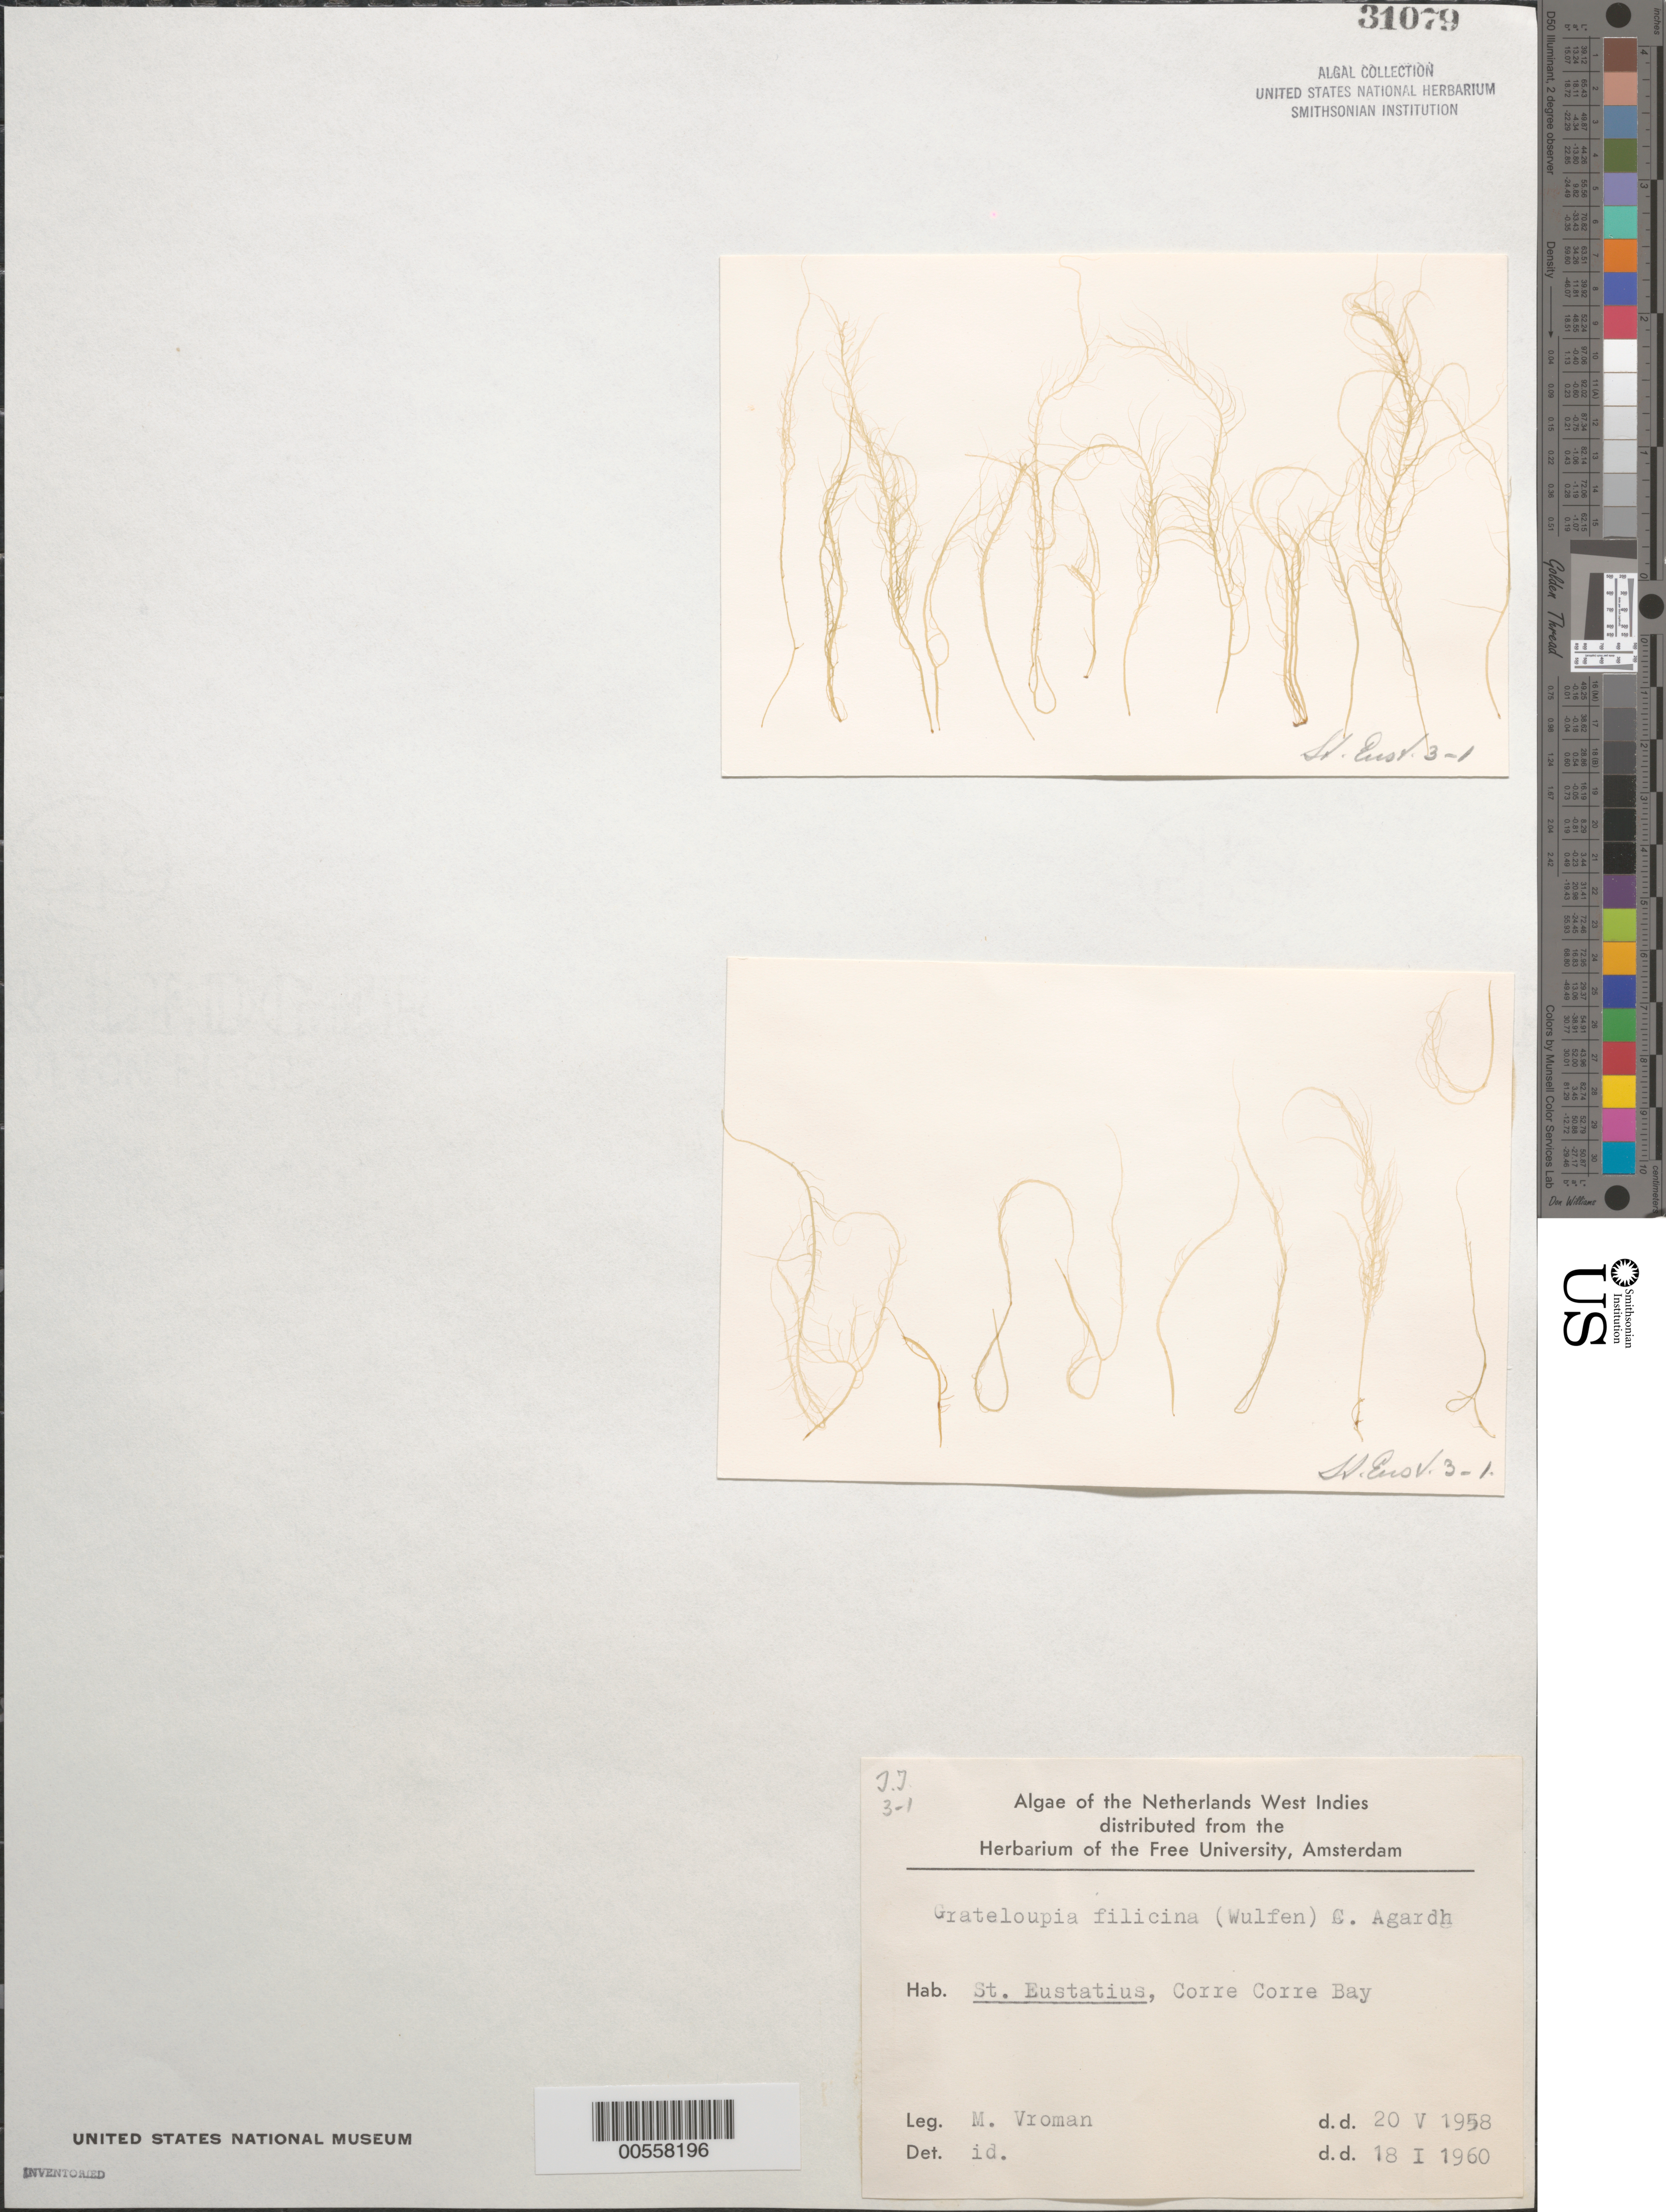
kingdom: Plantae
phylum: Rhodophyta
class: Florideophyceae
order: Halymeniales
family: Halymeniaceae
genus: Grateloupia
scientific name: Grateloupia filicina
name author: (J.V.Lamouroux) C. Agardh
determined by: Vroman, M.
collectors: M. Vroman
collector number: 3-1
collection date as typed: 20 May 1958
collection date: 1958-05-20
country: Netherlands Antilles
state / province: ABC Islands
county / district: Sint Eustatius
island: Sint Eustatius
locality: Corre Corre Bay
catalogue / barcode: US 31079